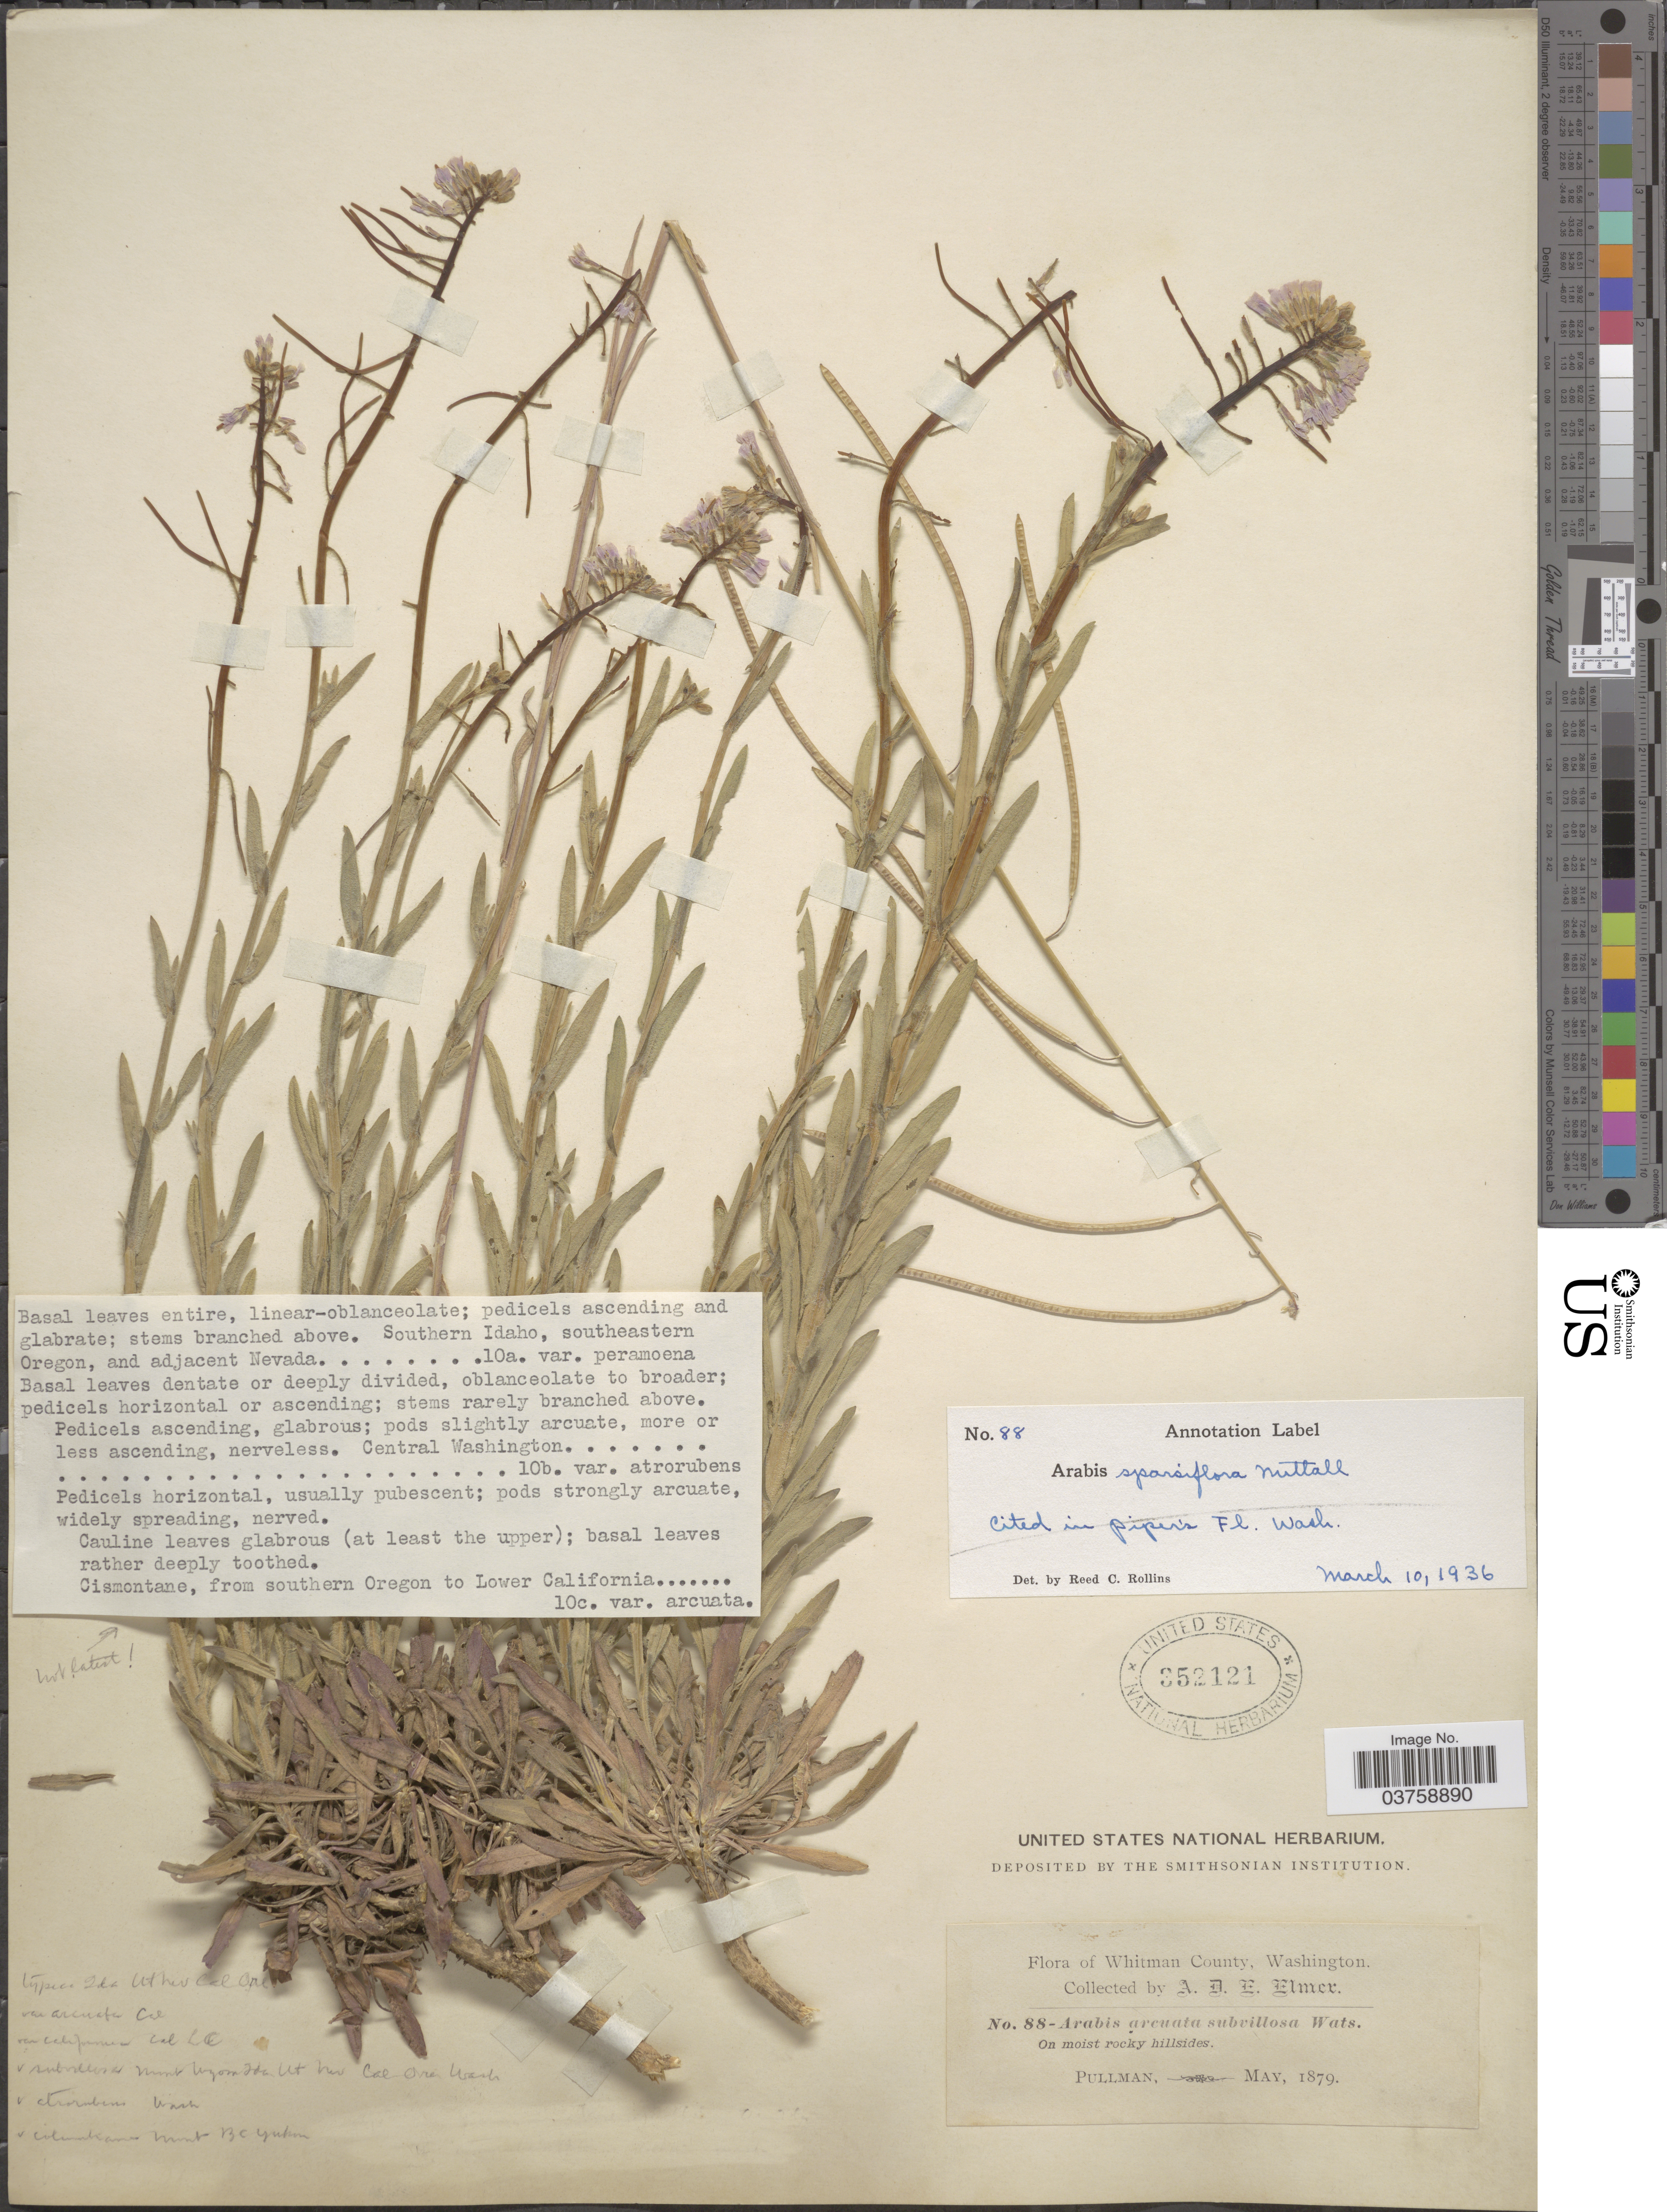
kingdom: Plantae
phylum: Tracheophyta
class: Magnoliopsida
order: Brassicales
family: Brassicaceae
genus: Arabis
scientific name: Arabis sparsiflora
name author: Nutt.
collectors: A. D. E. Elmer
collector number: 88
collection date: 1879-05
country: United States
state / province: Washington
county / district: Whitman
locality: Whitman County. Pullman.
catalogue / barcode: US 352121